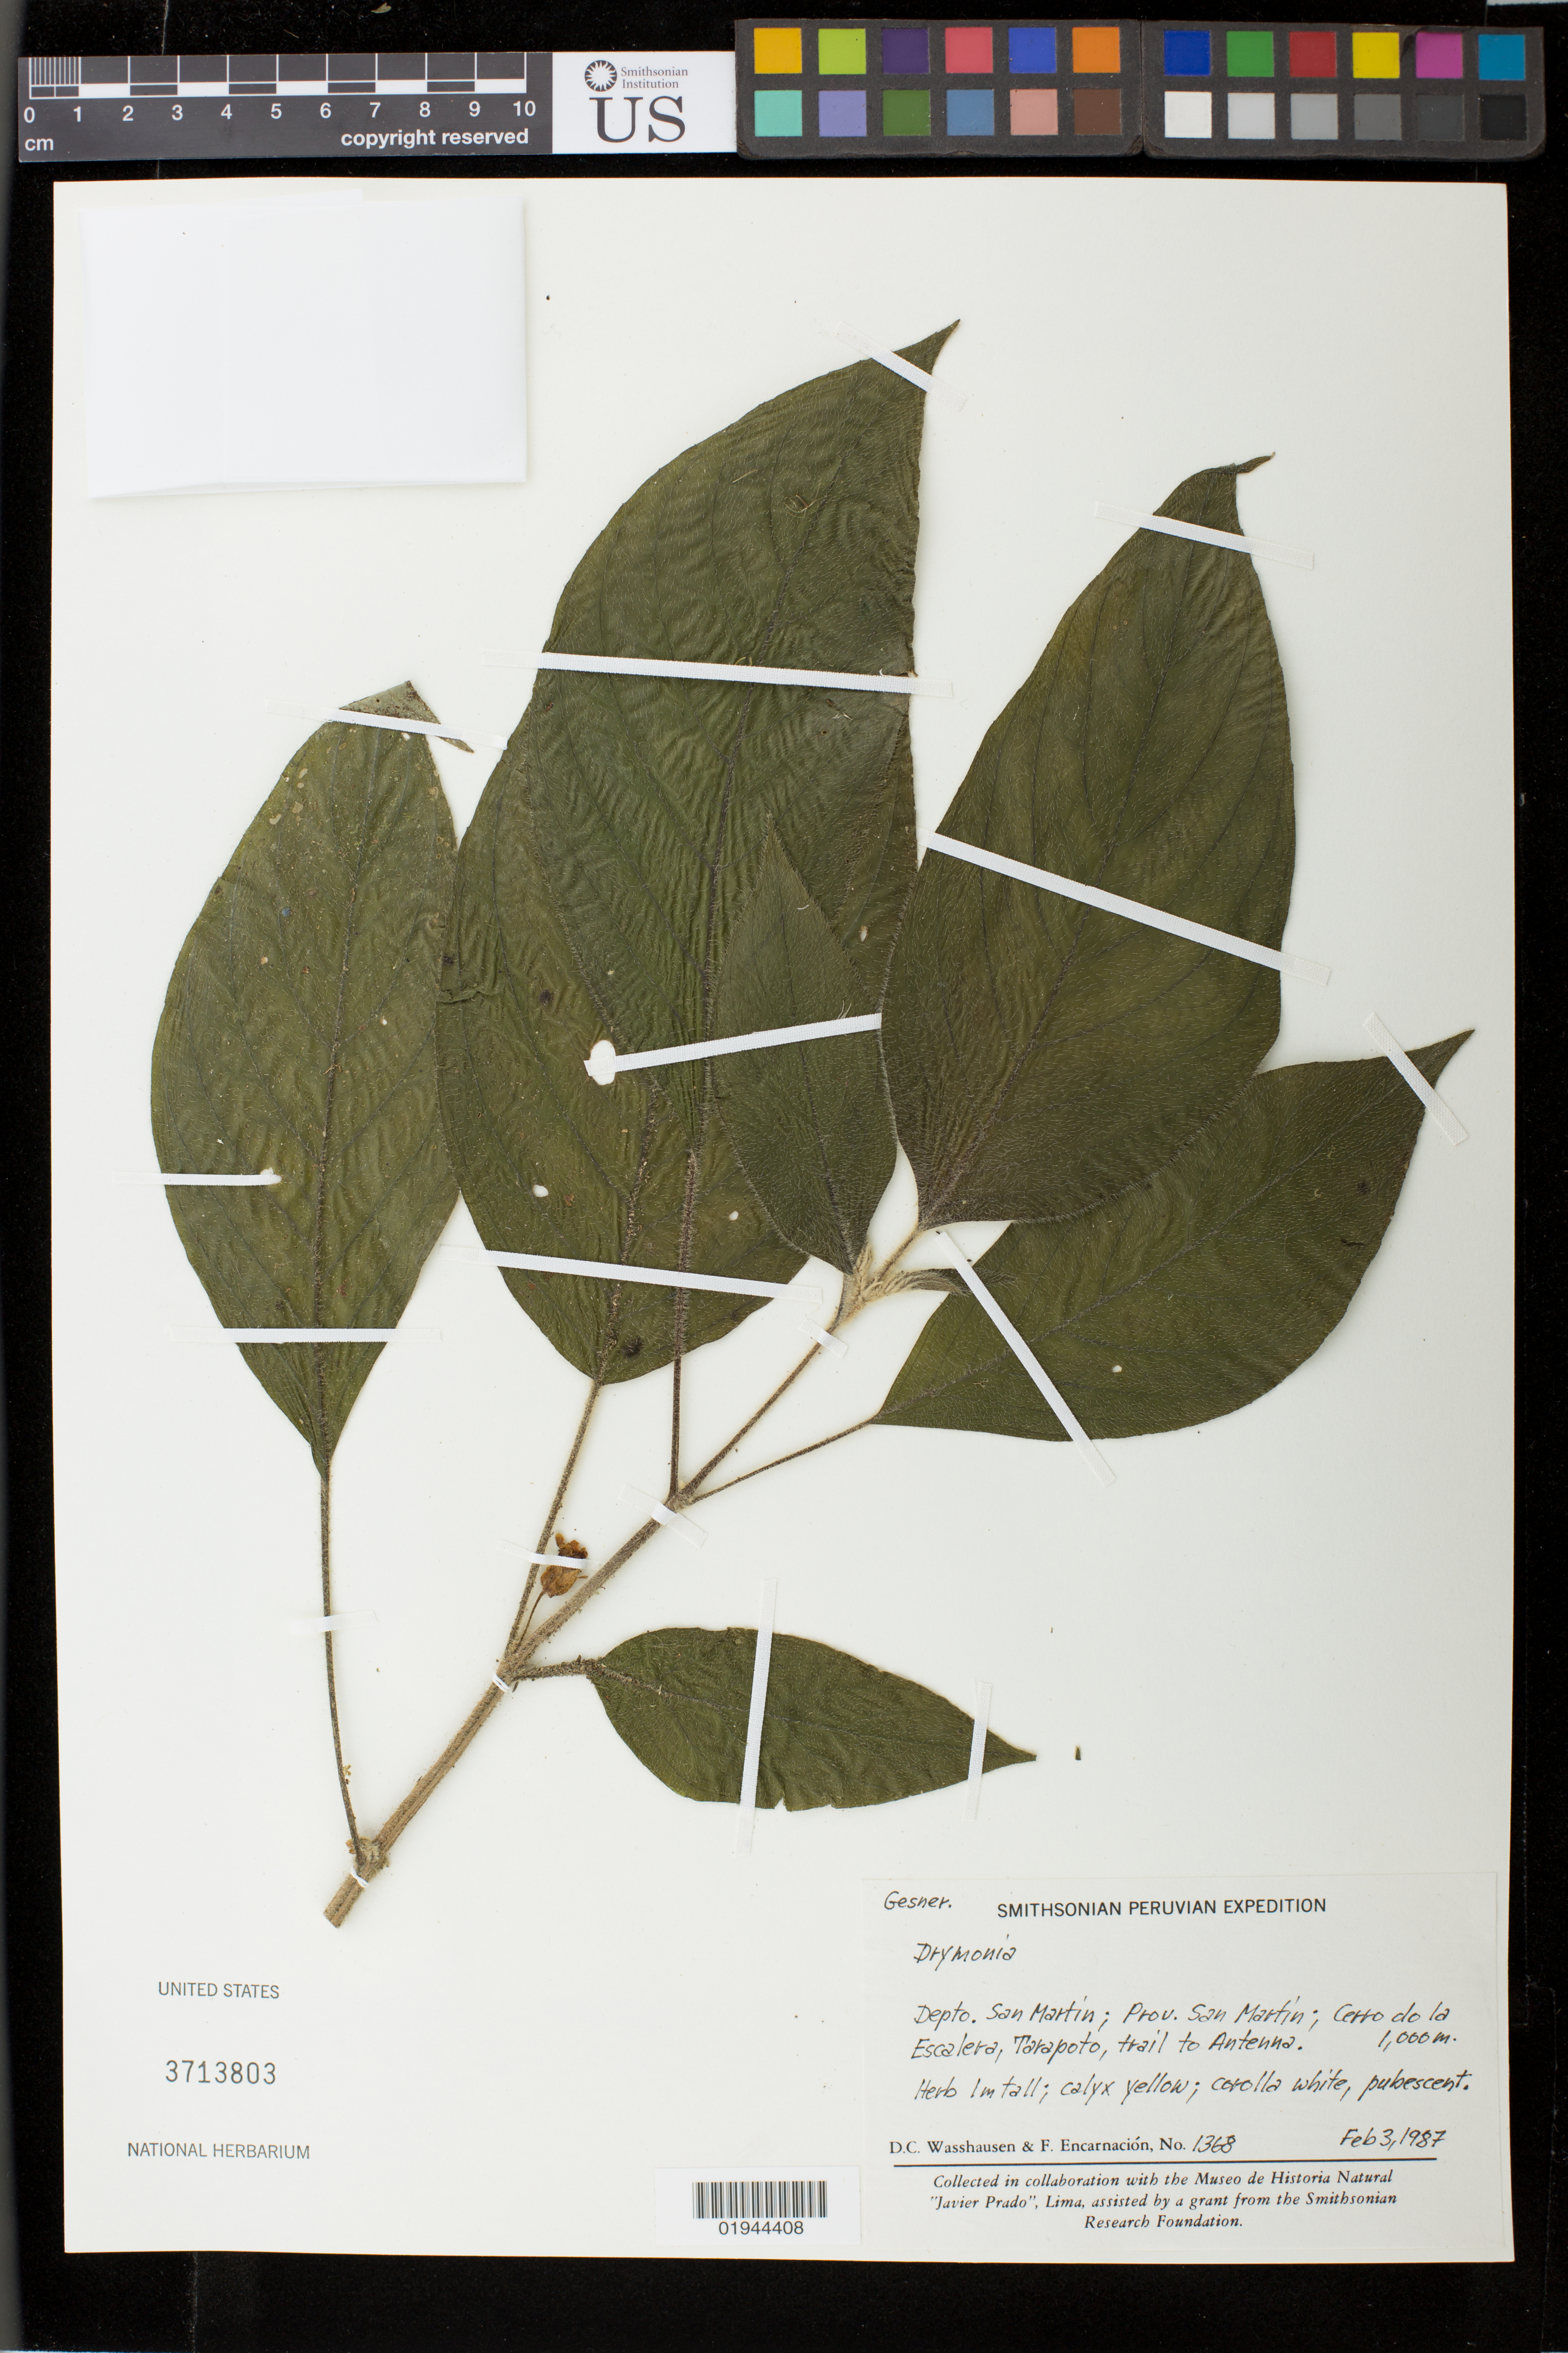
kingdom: Plantae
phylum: Tracheophyta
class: Magnoliopsida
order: Lamiales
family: Gesneriaceae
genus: Besleria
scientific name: Besleria sprucei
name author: Britton ex Rusby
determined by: Skog, Laurence E.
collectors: D. C. Wasshausen & F. Encarnación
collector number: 1368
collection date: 1987-02-03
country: Peru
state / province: San Martín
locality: Depto. San Martin; Cerro de la Escalera, Tarapoto, trail to Antenna.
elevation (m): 1000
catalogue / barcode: US 3713803